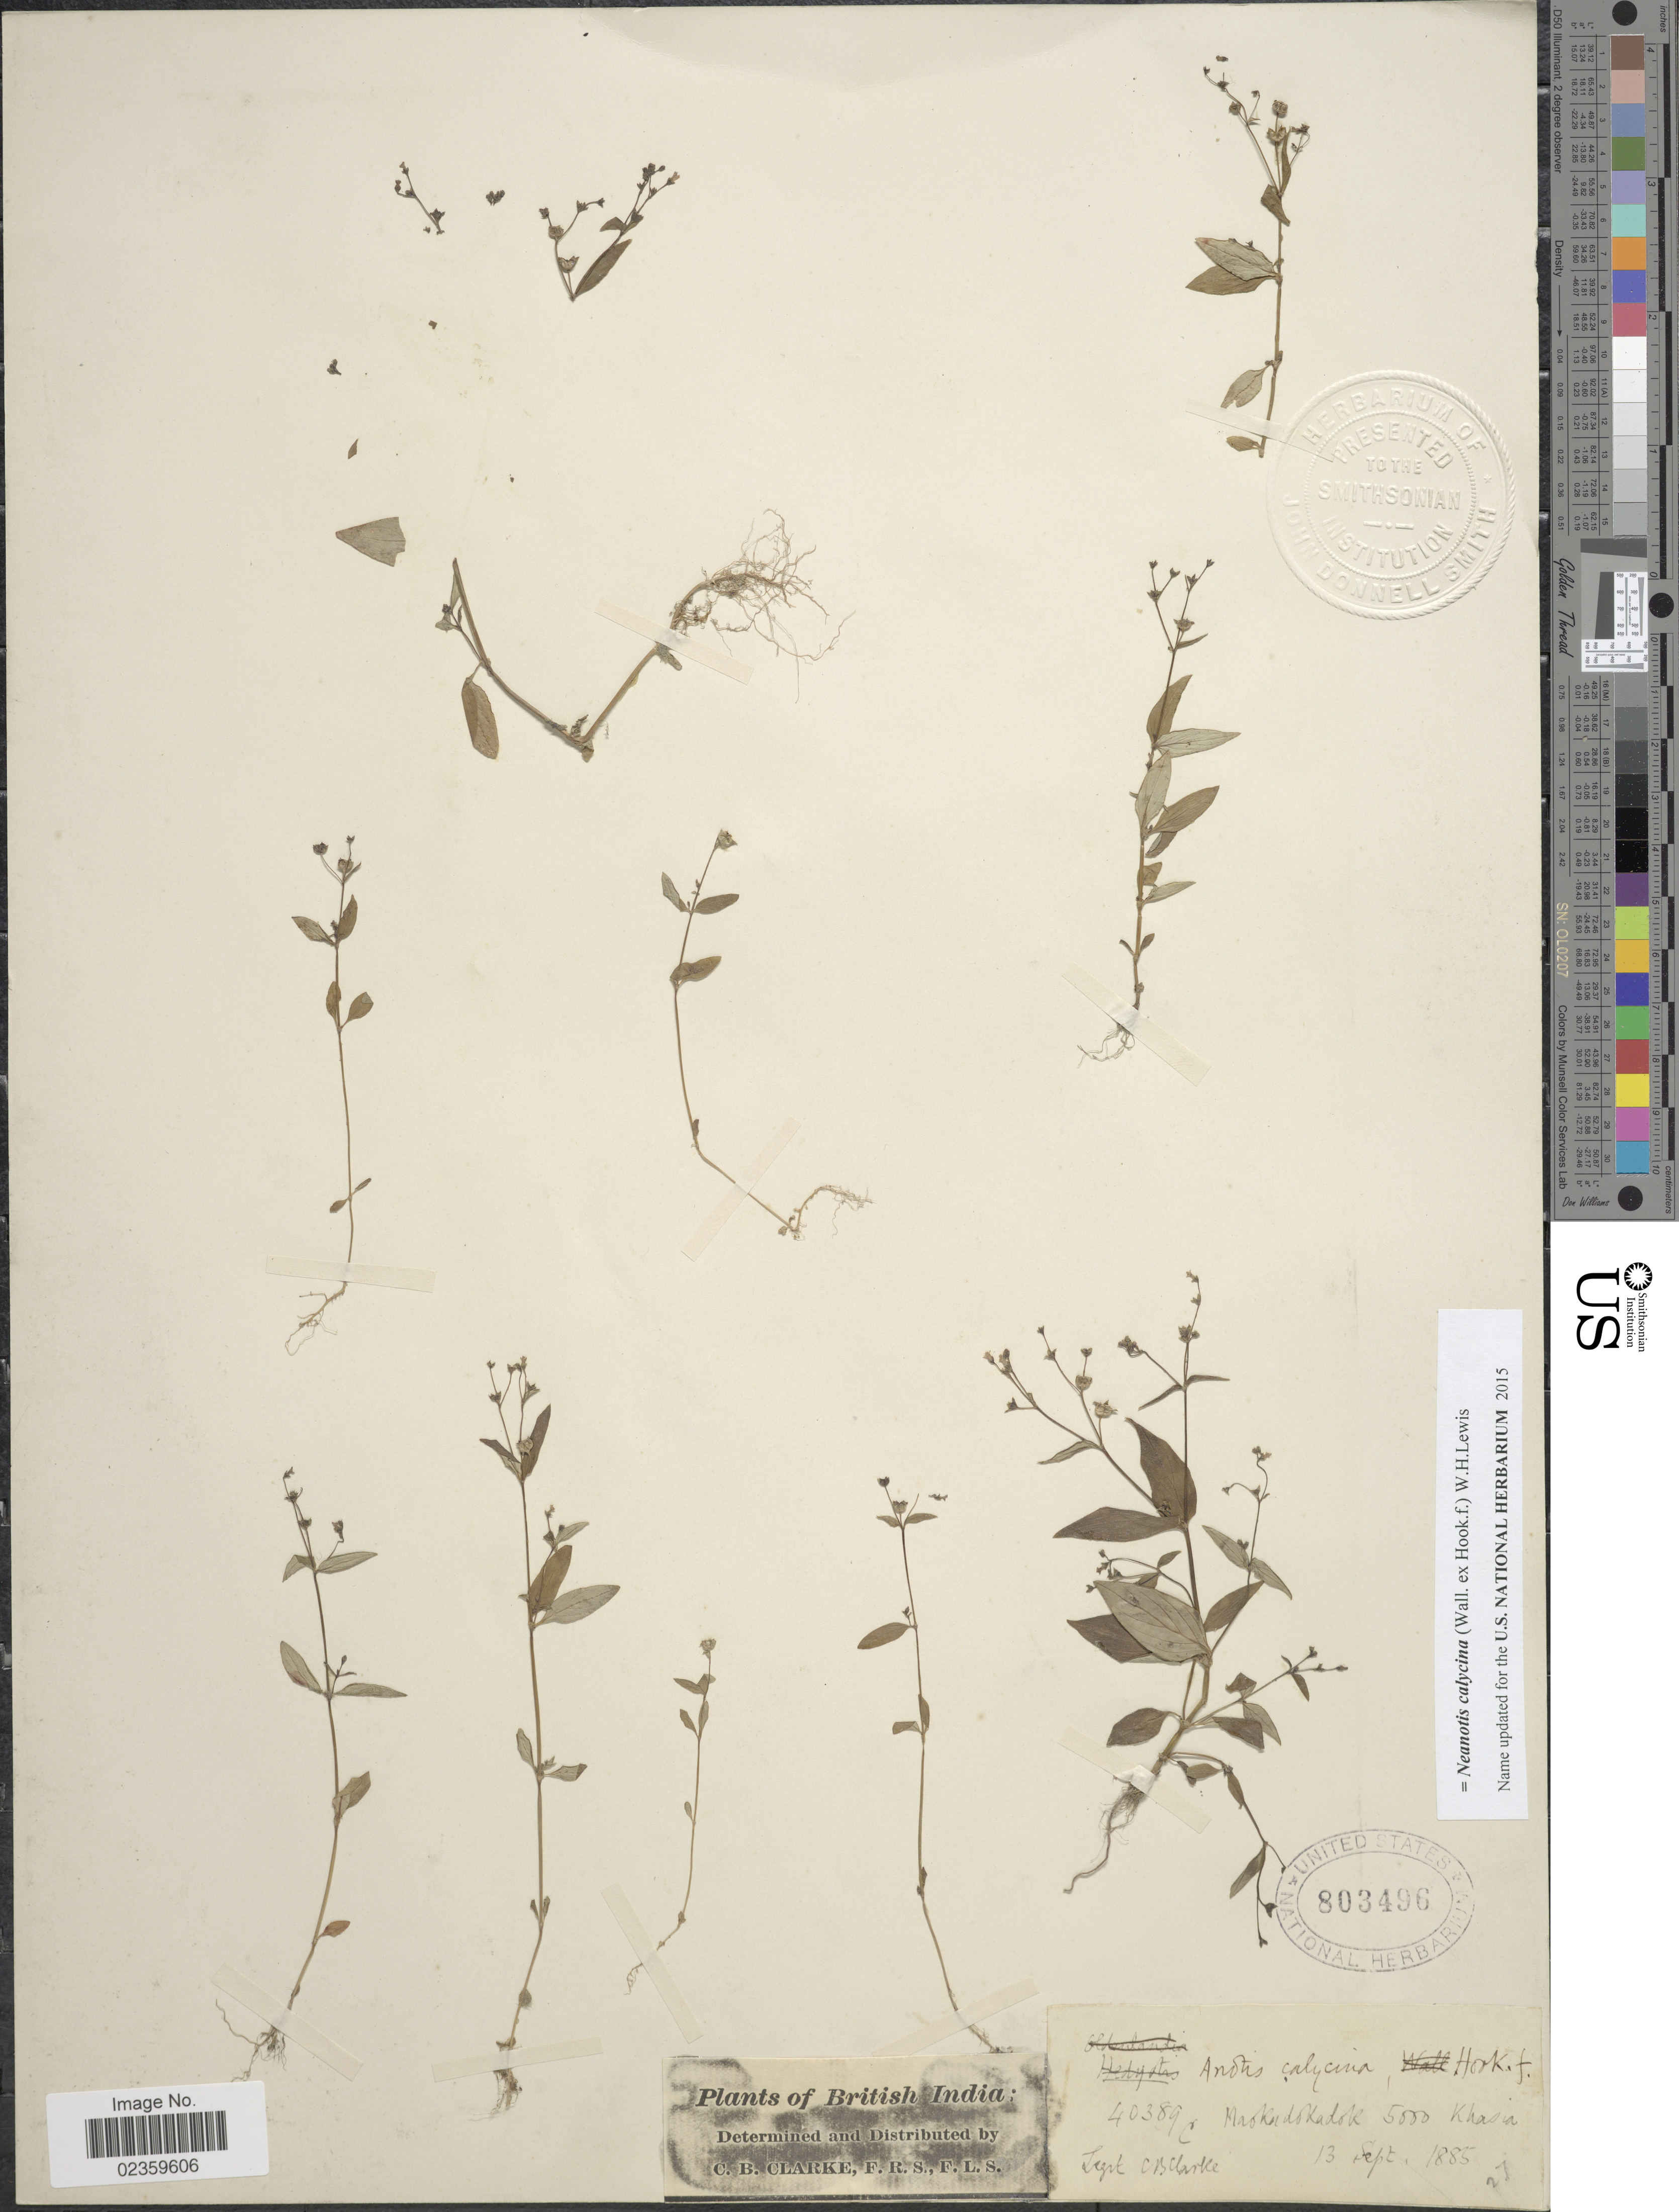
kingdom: Plantae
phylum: Tracheophyta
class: Magnoliopsida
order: Gentianales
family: Rubiaceae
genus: Neanotis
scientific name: Neanotis calycina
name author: (Wall. ex Hook. f.) W.H. Lewis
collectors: C. B. Clarke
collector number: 40389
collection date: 1885-09-13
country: India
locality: British India. Maskadokadok. Khasia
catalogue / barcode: US 803496